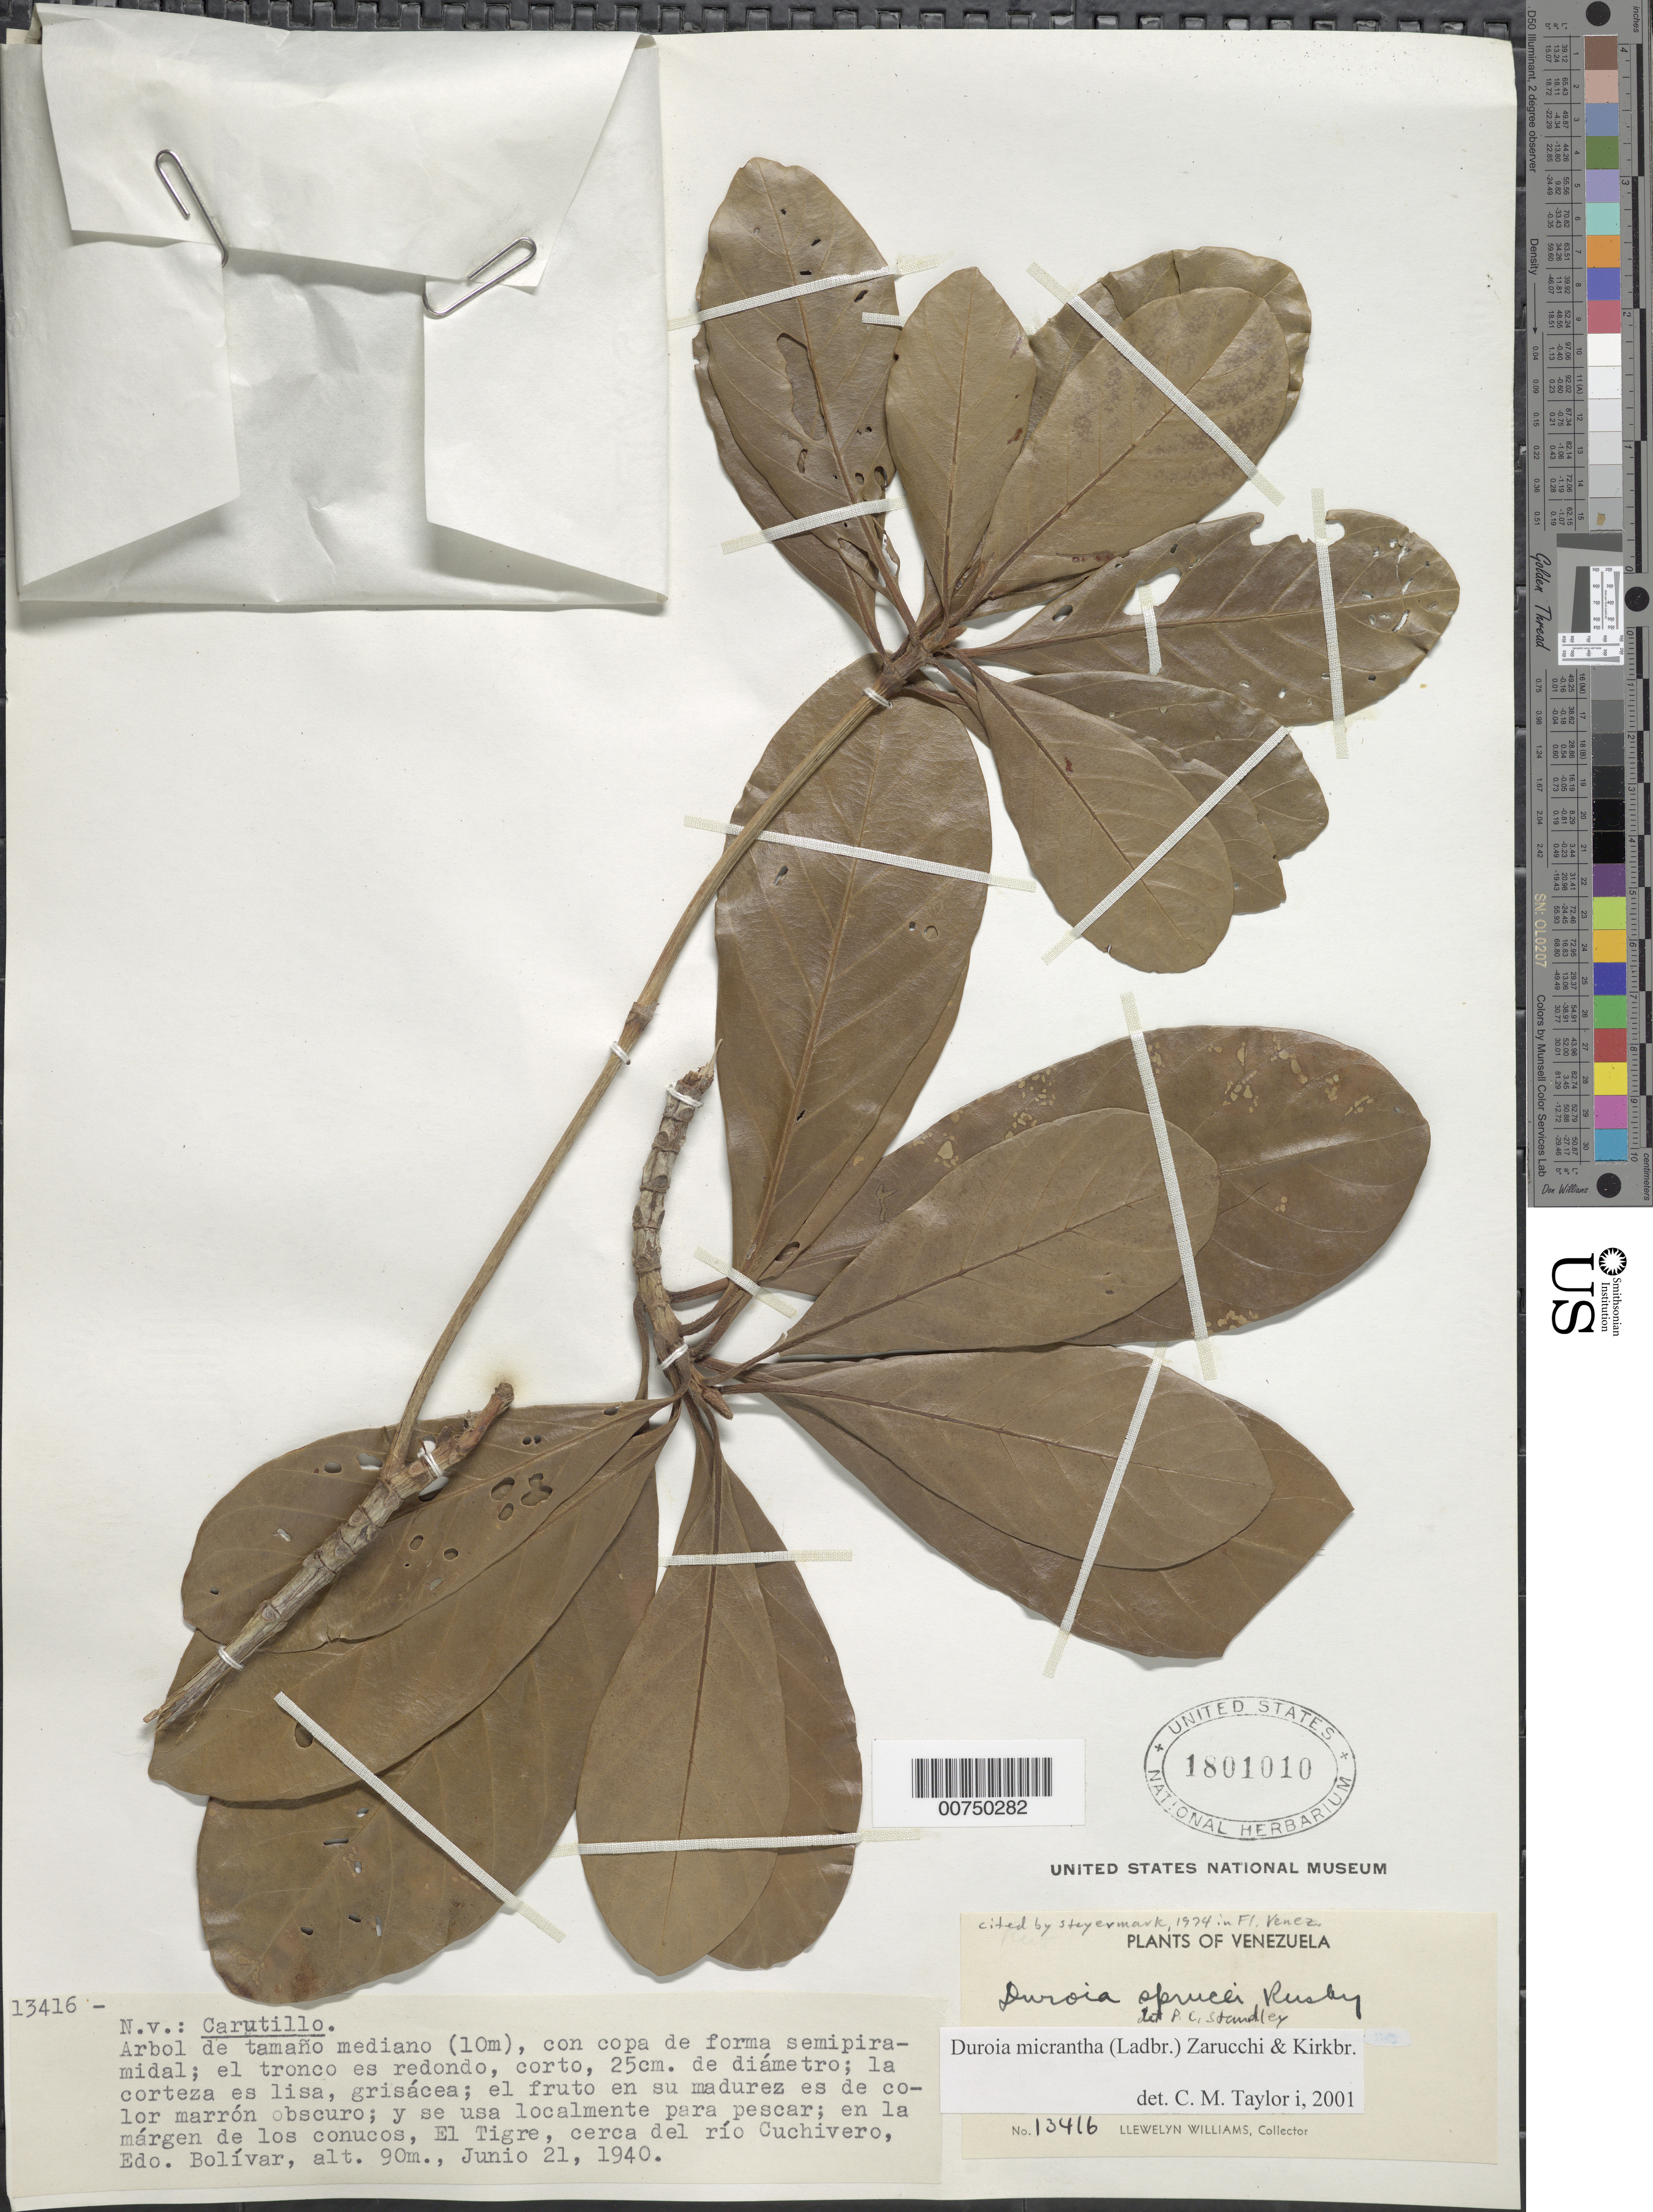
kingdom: Plantae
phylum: Tracheophyta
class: Magnoliopsida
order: Gentianales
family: Rubiaceae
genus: Duroia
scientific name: Duroia micrantha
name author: (Ladbr.) Zarucchi & J.H. Kirkbr.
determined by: Taylor, Charlotte M.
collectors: Ll. Williams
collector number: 13416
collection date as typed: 21-Jun-40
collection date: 1940-06-21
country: Venezuela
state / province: Bolívar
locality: El Tigre, cerca de El Río Cuchivero; San Vicente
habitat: Margen de los conucos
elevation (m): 90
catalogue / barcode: US 1801010